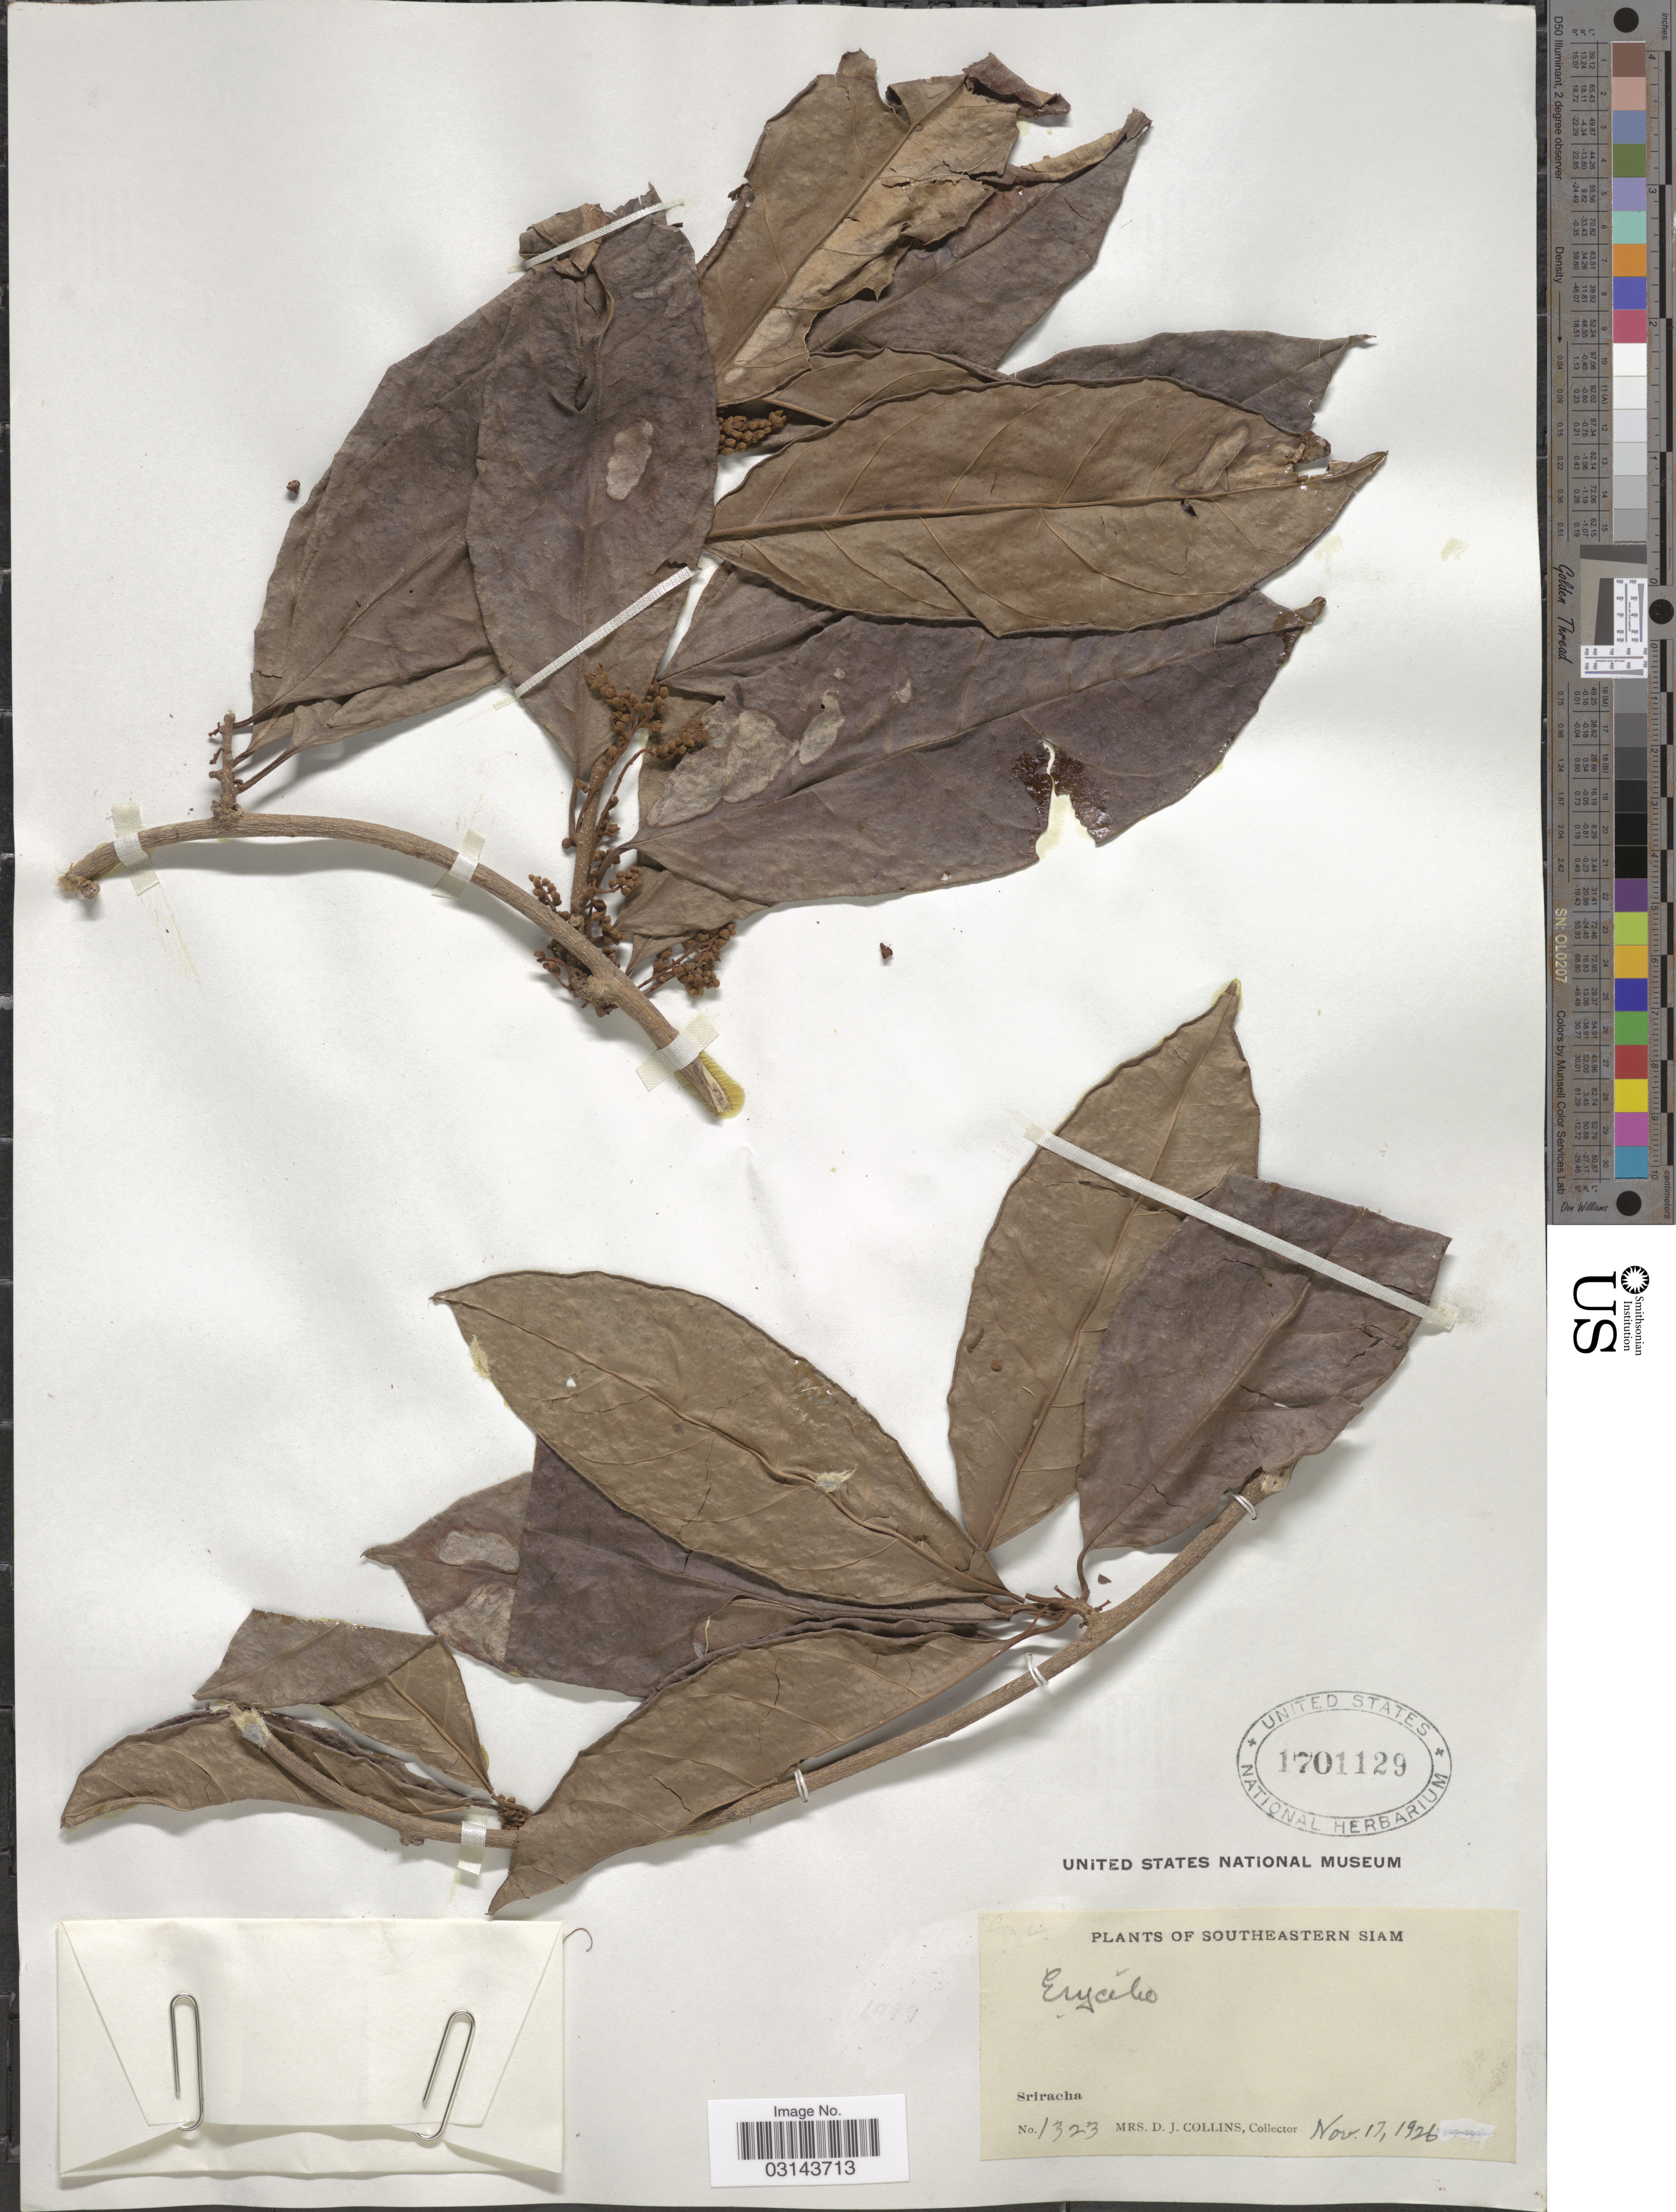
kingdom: Plantae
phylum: Tracheophyta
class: Magnoliopsida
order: Solanales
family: Convolvulaceae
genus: Erycibe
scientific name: Erycibe sp.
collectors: Mrs. D. J. Collins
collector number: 1323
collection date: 1926-11-17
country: Thailand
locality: Southeastern Siam. Sriracha.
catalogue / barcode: US 1701129